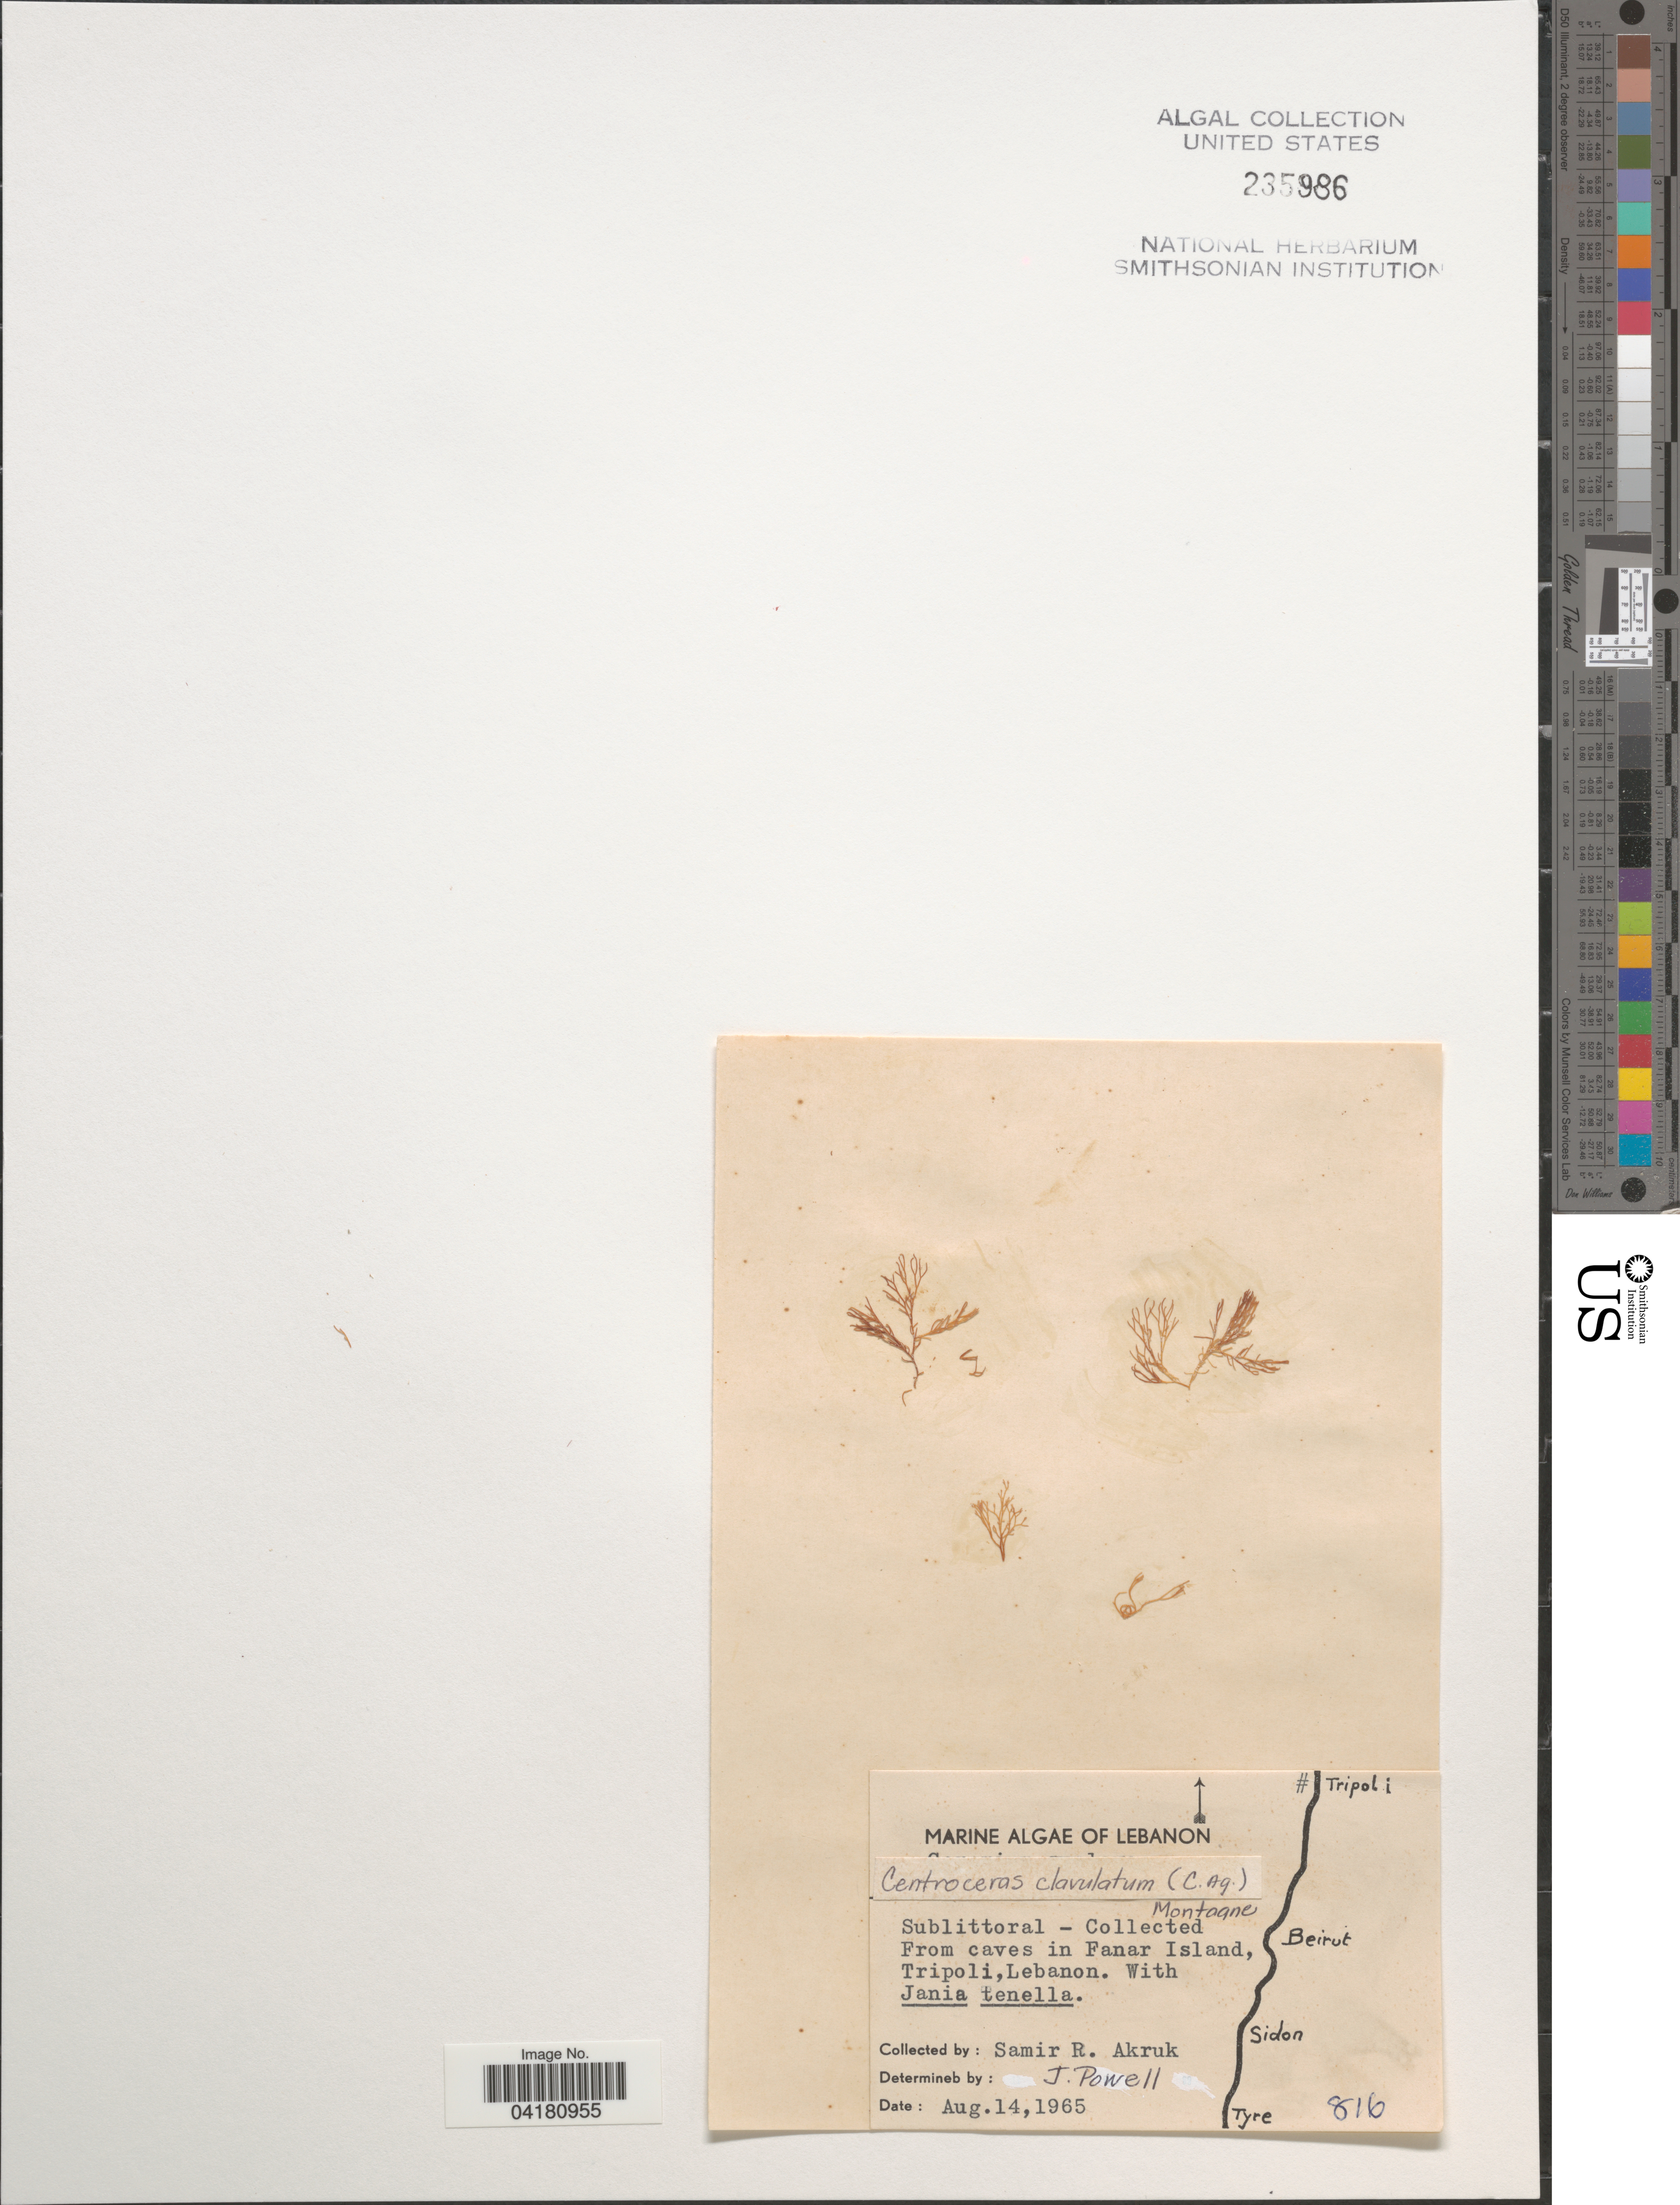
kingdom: Plantae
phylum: Rhodophyta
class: Florideophyceae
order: Ceramiales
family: Ceramiaceae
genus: Centroceras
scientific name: Centroceras clavulatum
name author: (C. Agardh) Mont.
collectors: S. Akruk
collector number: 816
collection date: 1965-08-14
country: Lebanon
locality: From caves in Fanar Island, Tripoli.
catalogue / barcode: US 235986